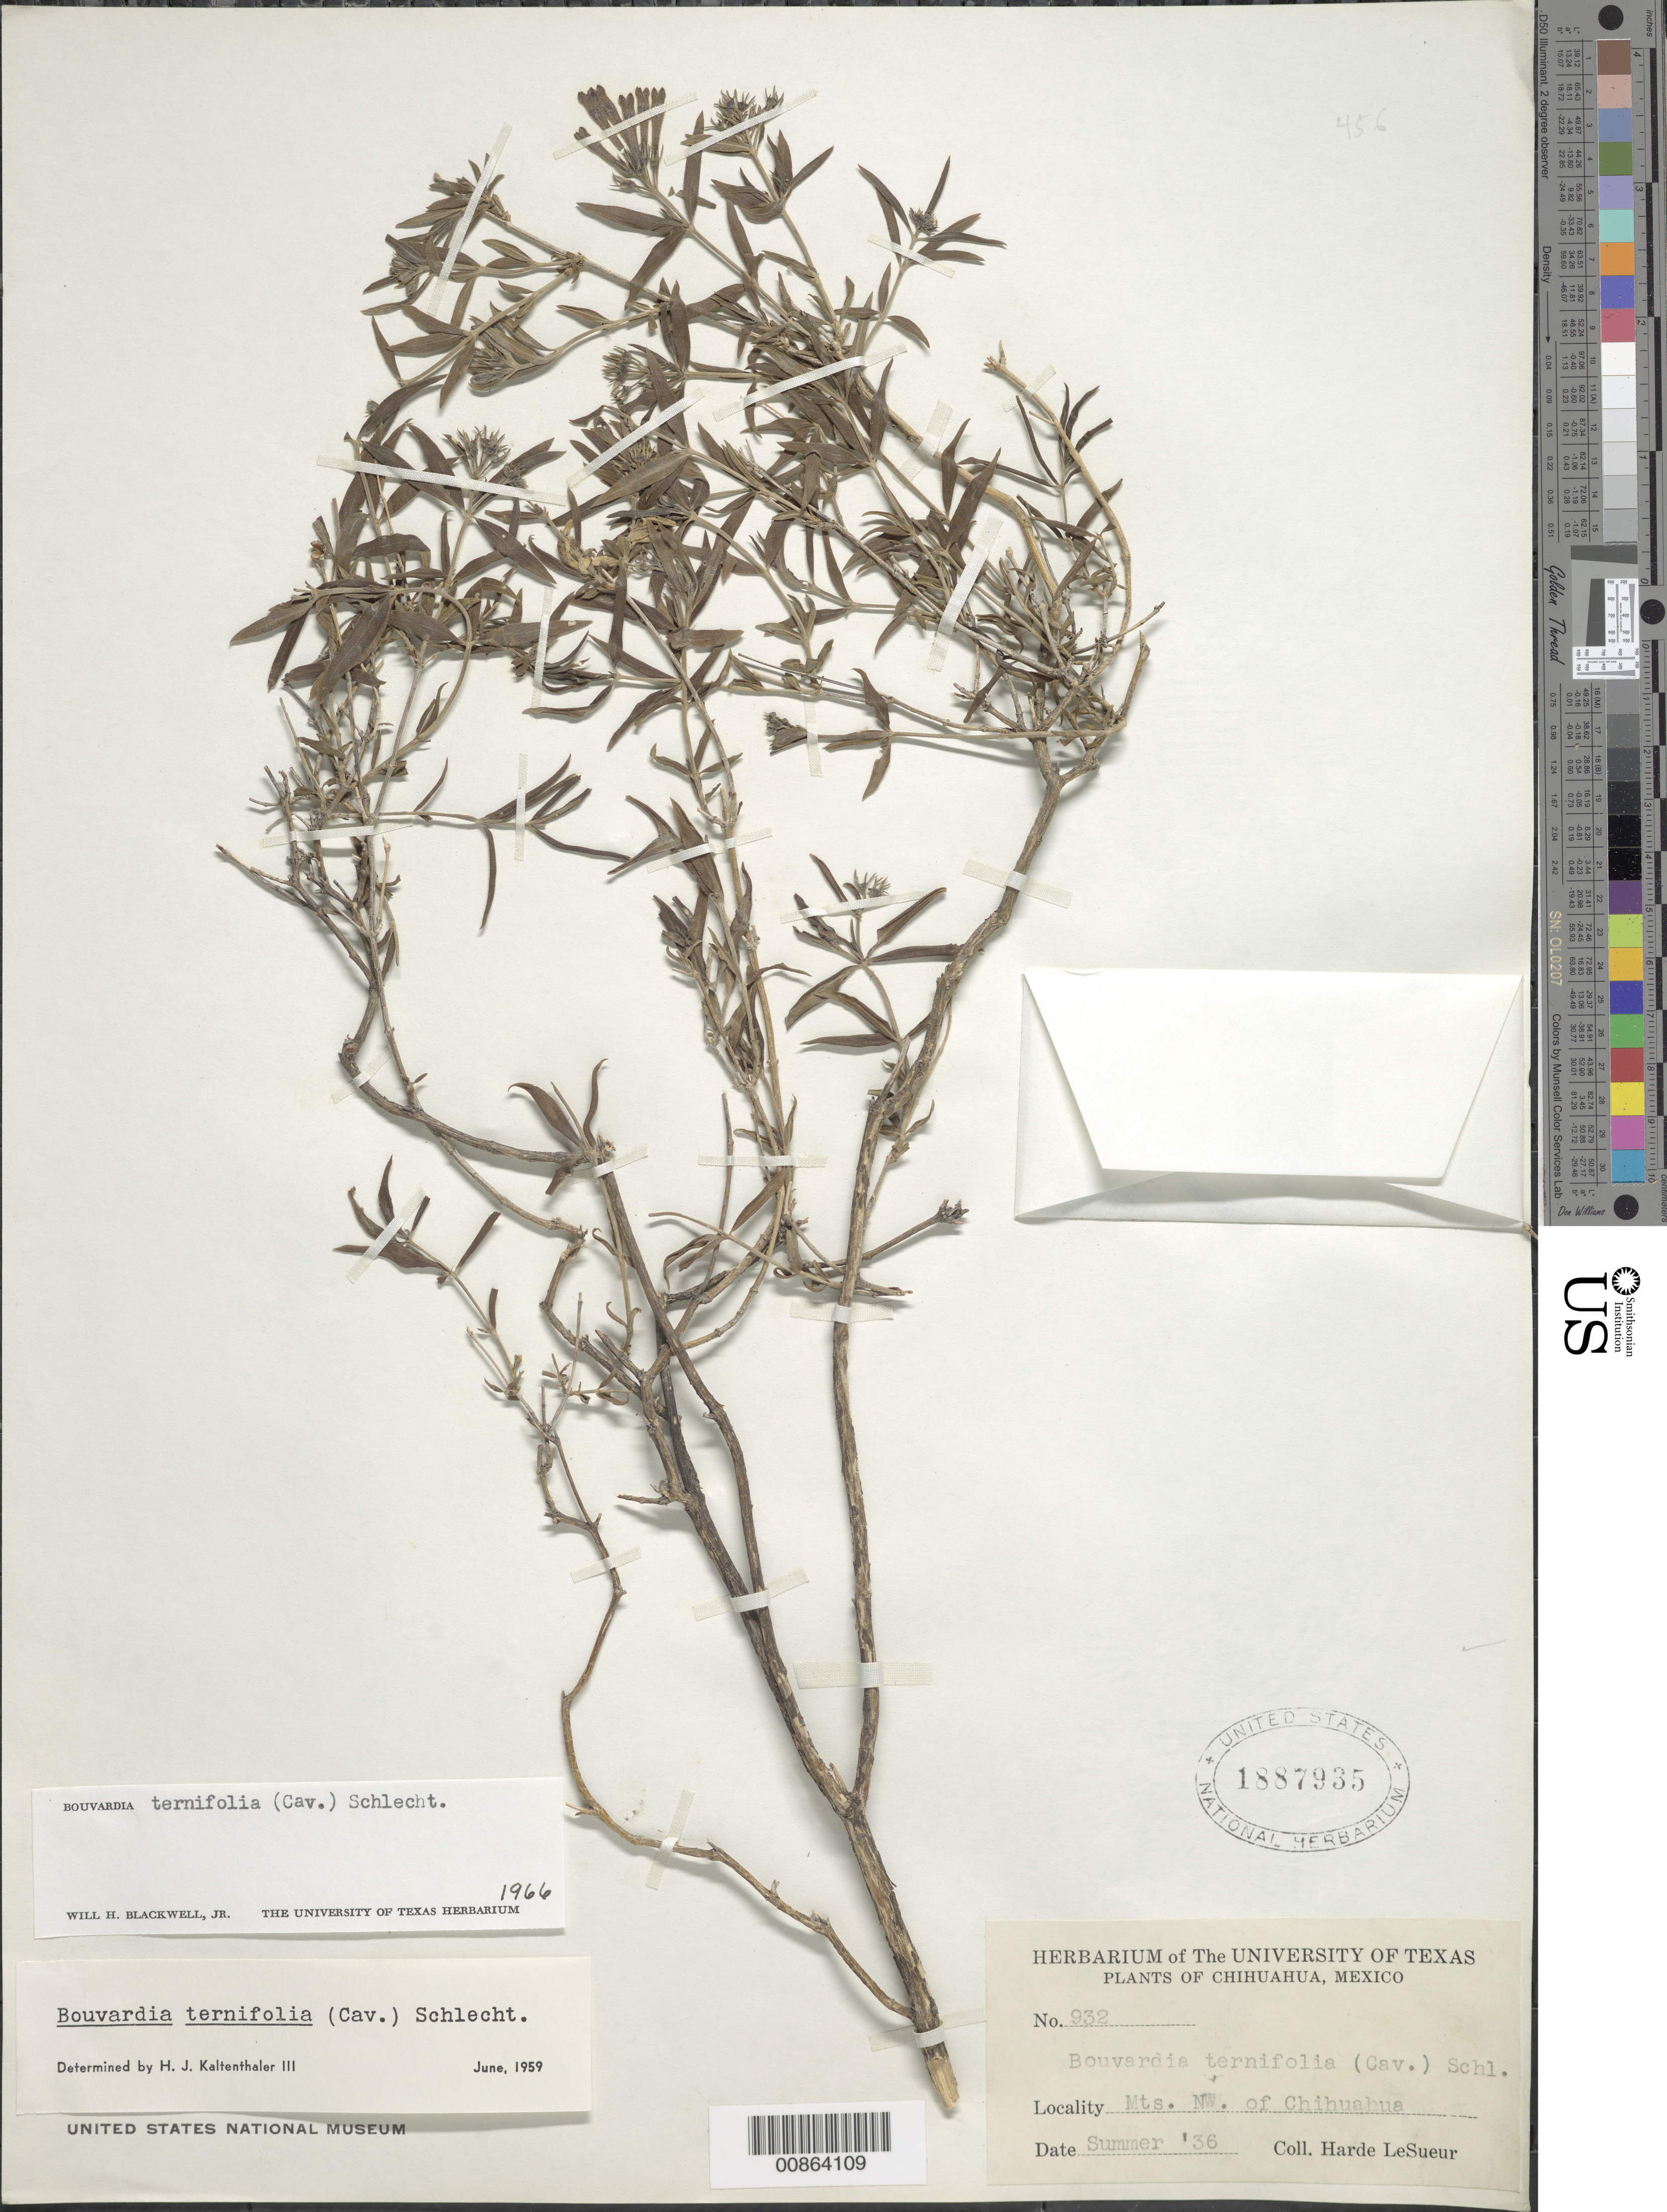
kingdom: Plantae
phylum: Tracheophyta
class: Magnoliopsida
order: Gentianales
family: Rubiaceae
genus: Bouvardia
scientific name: Bouvardia tenuifolia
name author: Standl.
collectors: D. H. LeSueur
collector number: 932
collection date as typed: Jun 1936 to -- Aug 1936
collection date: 1936-06/1936-08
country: Mexico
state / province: Chihuahua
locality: Mts. NW of Chihuahua.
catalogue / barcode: US 1887935